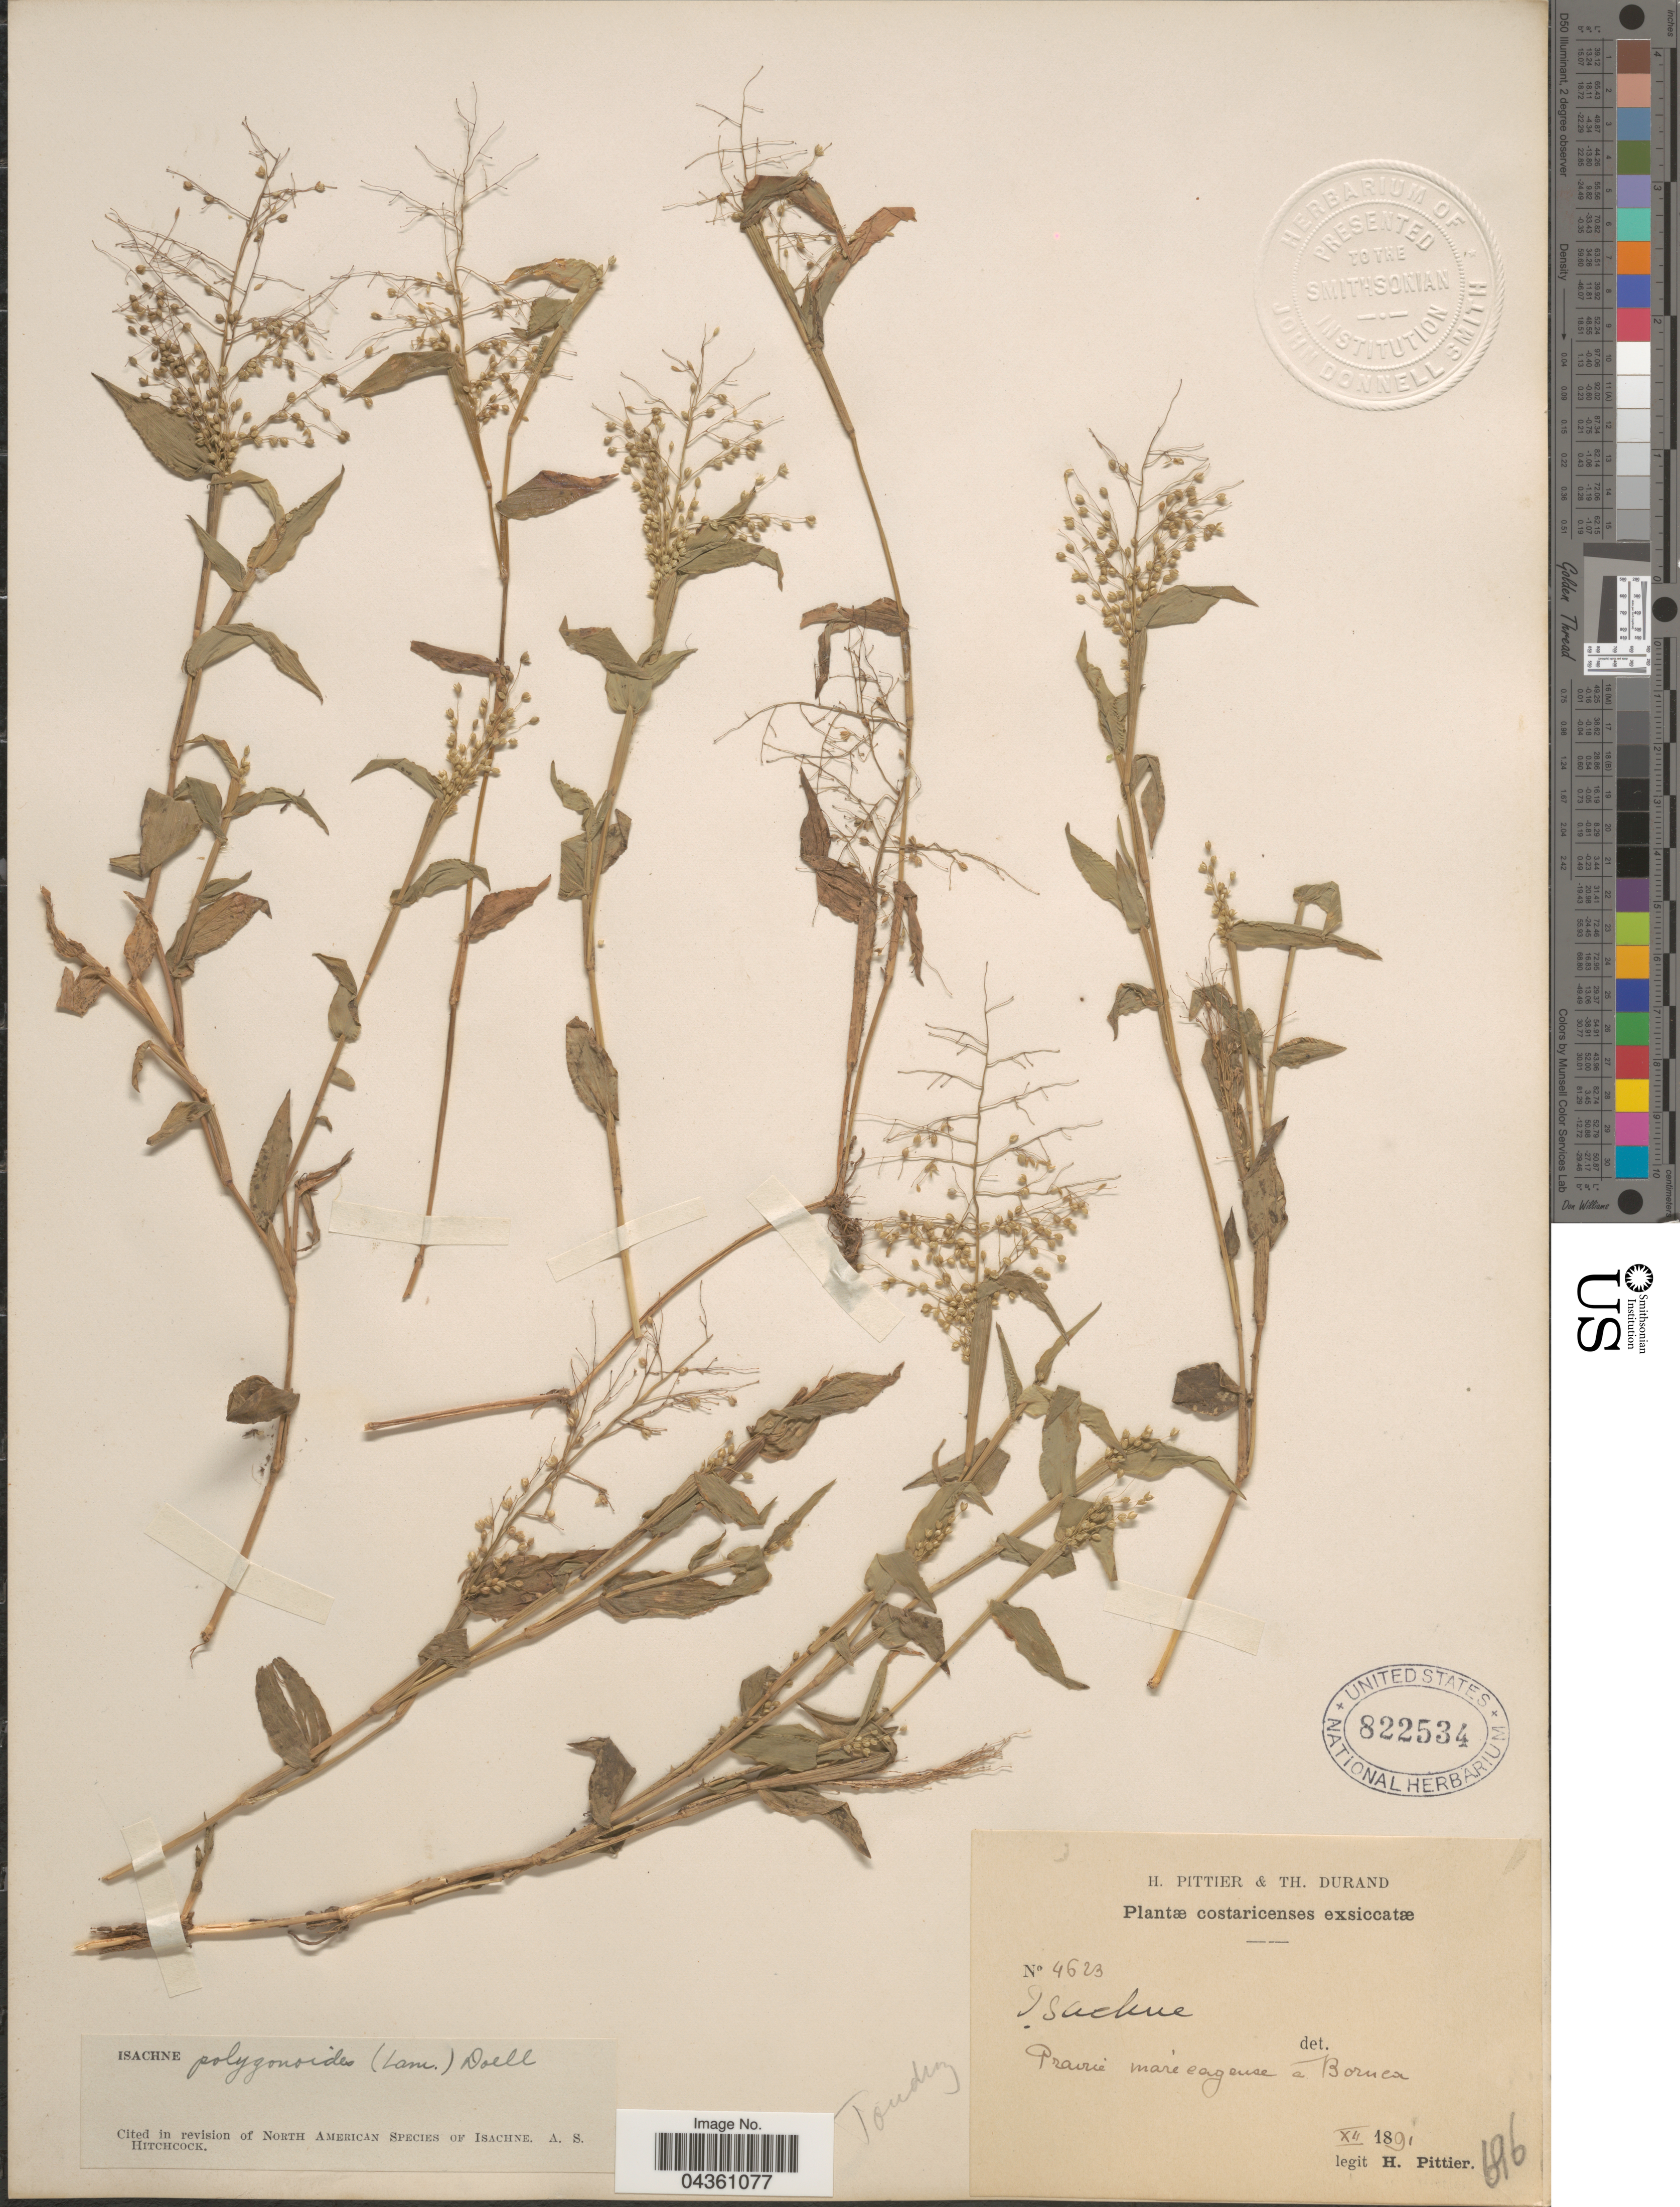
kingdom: Plantae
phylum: Tracheophyta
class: Liliopsida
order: Poales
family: Poaceae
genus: Isachne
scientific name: Isachne polygonoides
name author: (Lam.) Döll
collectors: H. F. Pittier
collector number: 4623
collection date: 1891-12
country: Costa Rica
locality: Prairie marécageuse à Boruca.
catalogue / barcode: US 822534